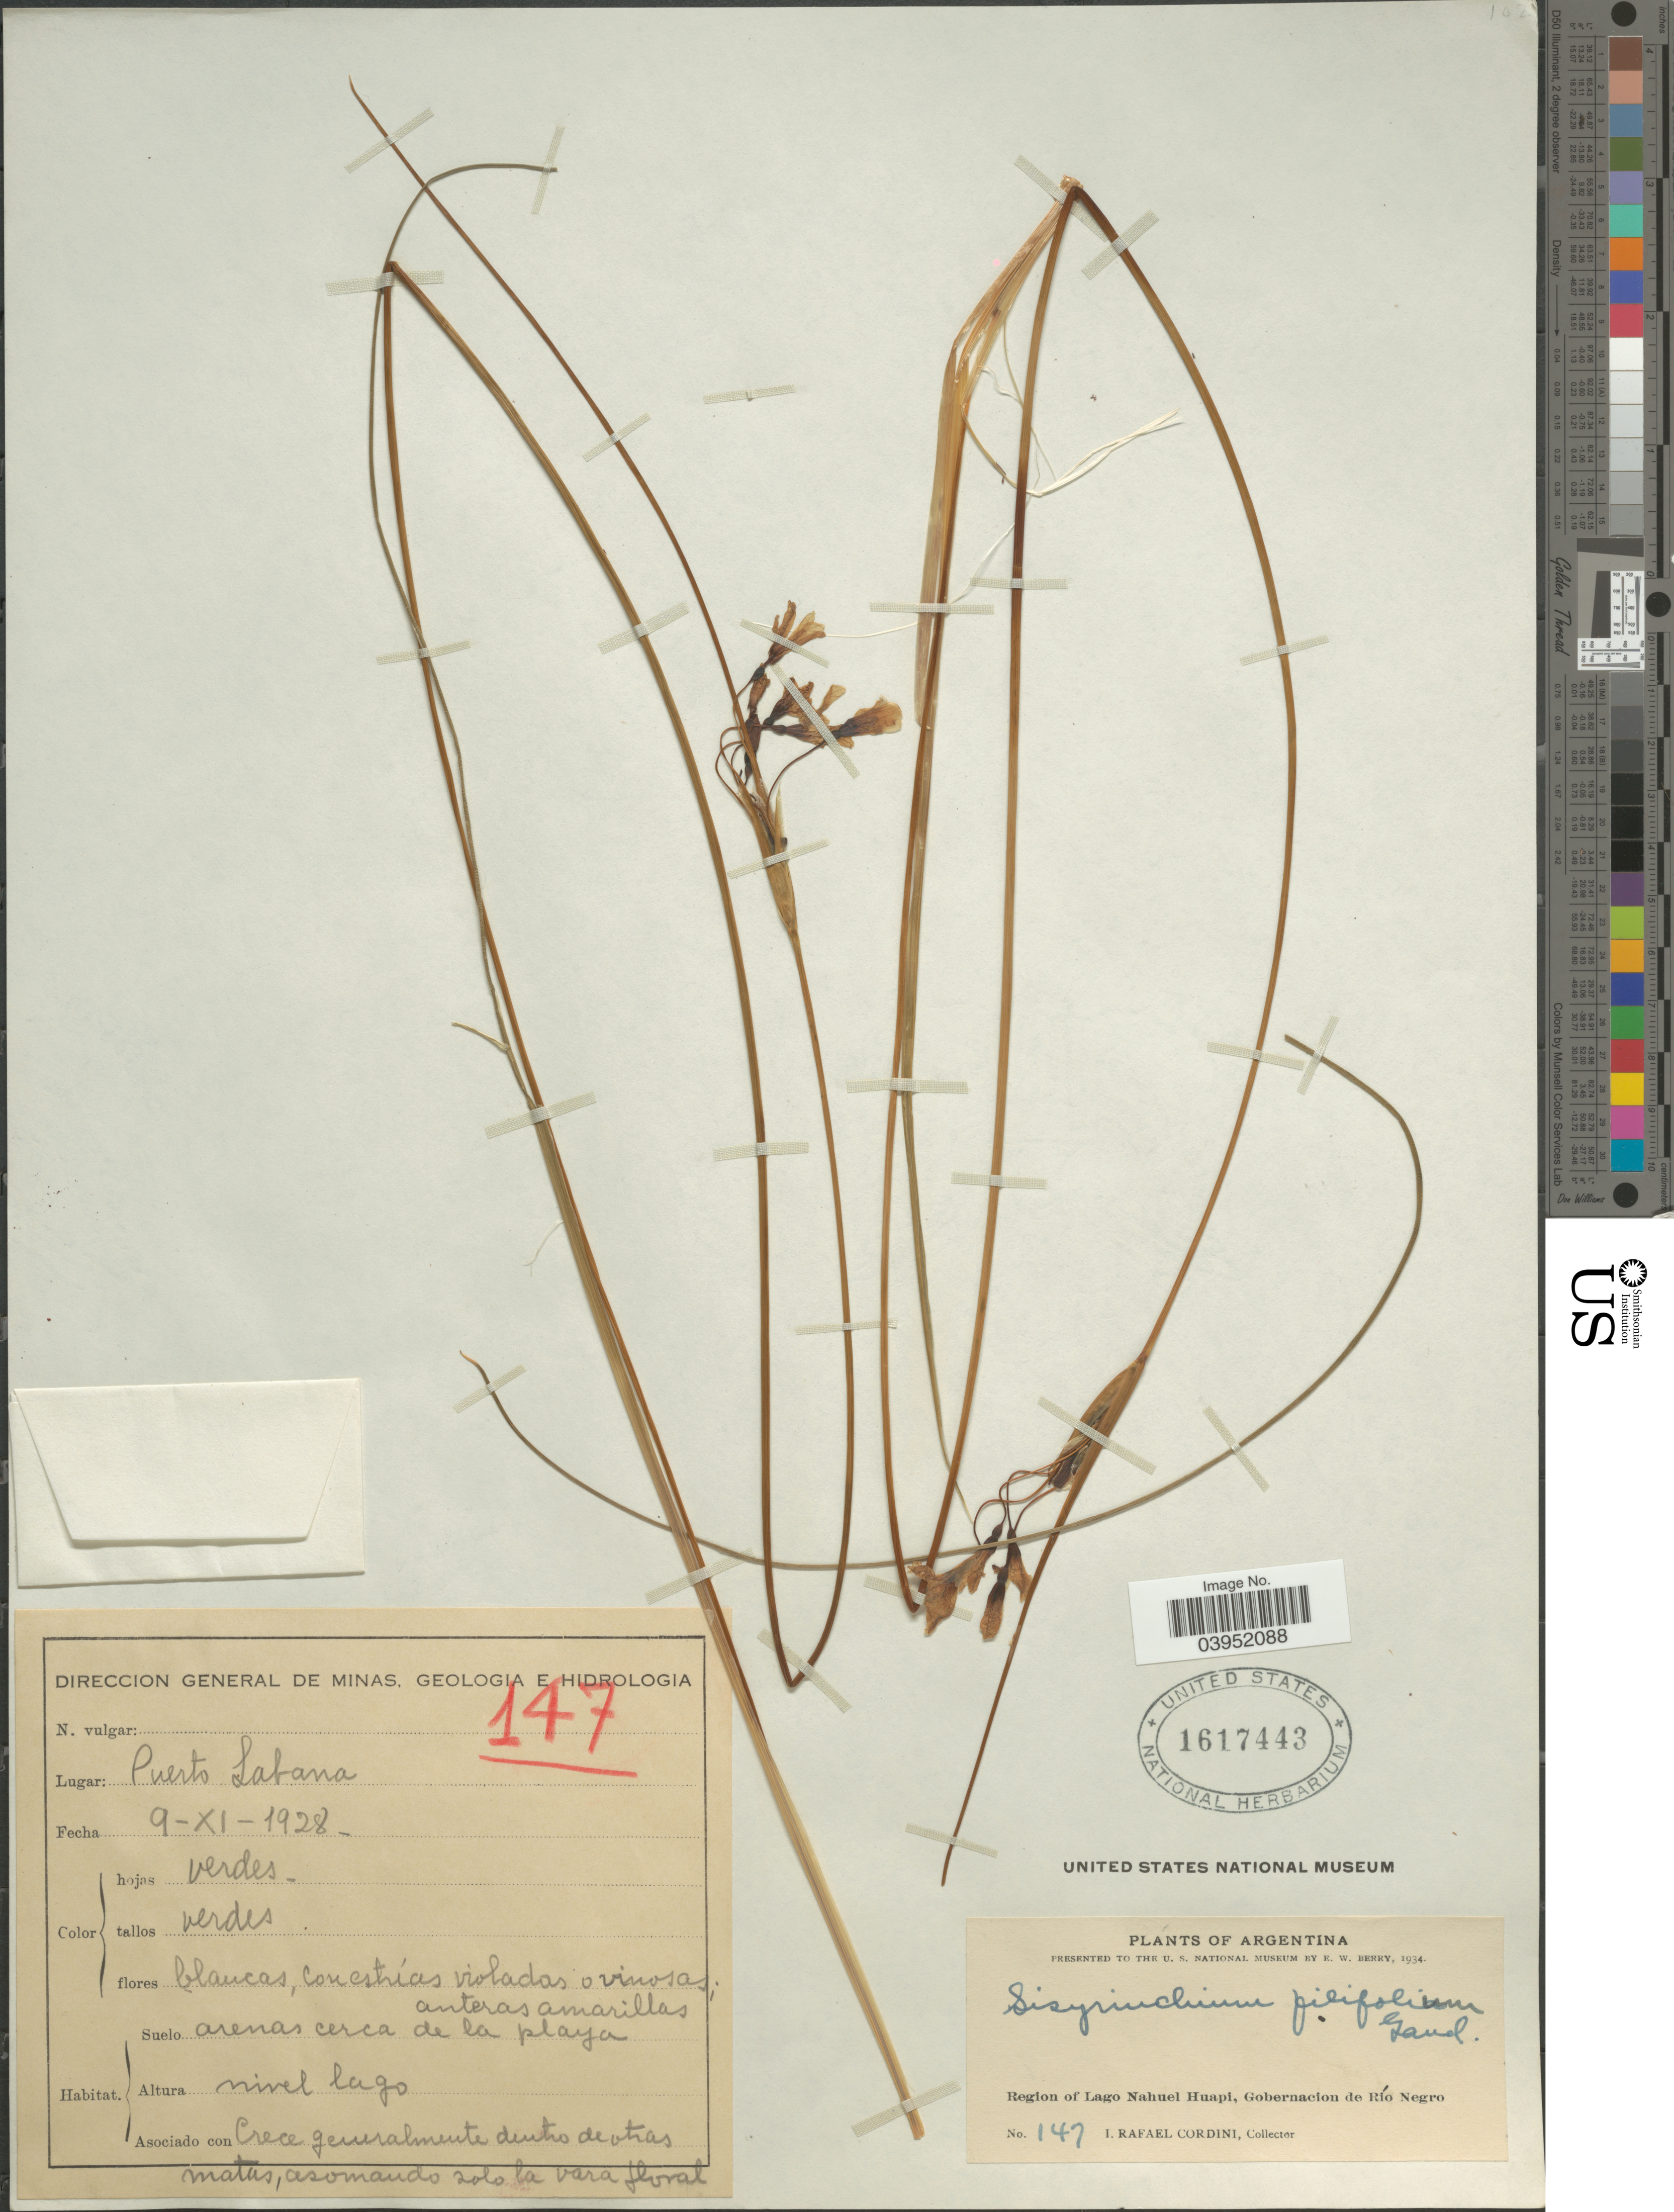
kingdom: Plantae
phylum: Tracheophyta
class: Liliopsida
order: Asparagales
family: Iridaceae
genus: Sisyrinchium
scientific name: Sisyrinchium filifolium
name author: Gaudich.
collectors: I. Cordini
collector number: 147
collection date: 1928-11-09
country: Argentina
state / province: Rio Negro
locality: Puerto Sabana. Region of Lago Nahuel Huapi, Gobernacion de Río Negro.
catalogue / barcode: US 1617443